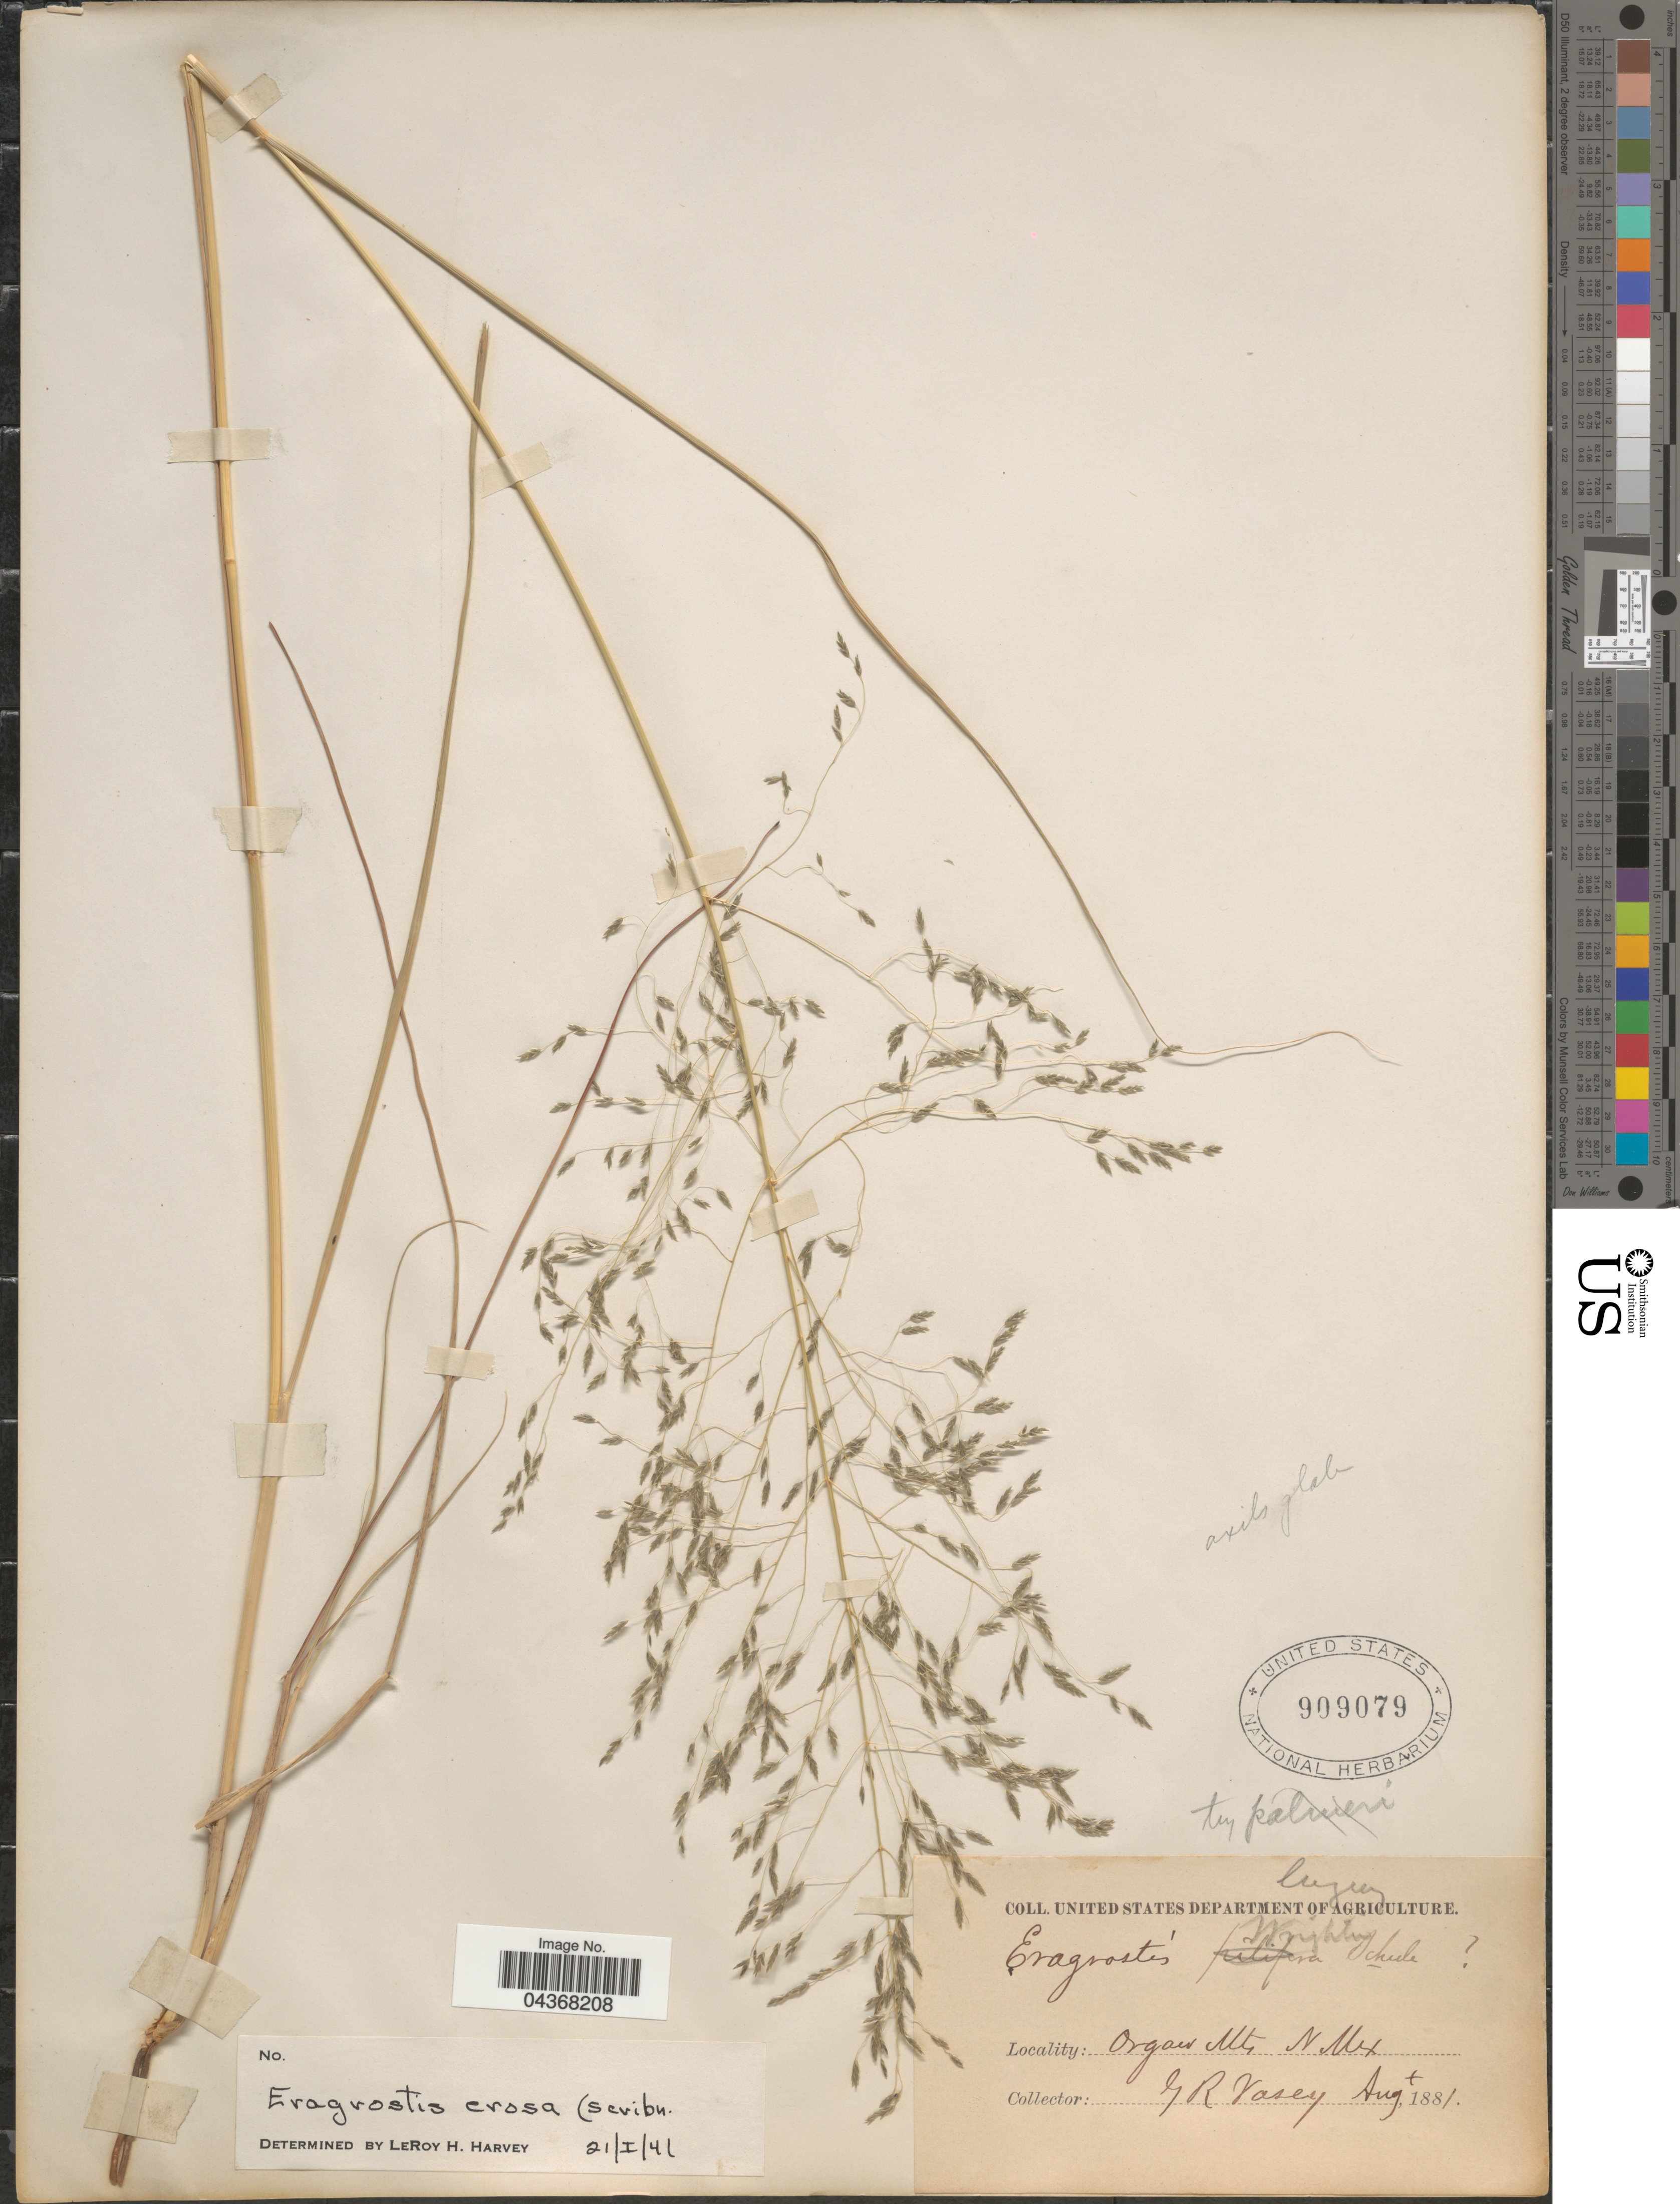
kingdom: Plantae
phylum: Tracheophyta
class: Liliopsida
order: Poales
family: Poaceae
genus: Eragrostis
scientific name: Eragrostis erosa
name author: Scribn. ex W.J. Beal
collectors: G. R. Vasey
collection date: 1881-08-04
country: United States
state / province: New Mexico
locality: Organ Mts.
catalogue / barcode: US 909079